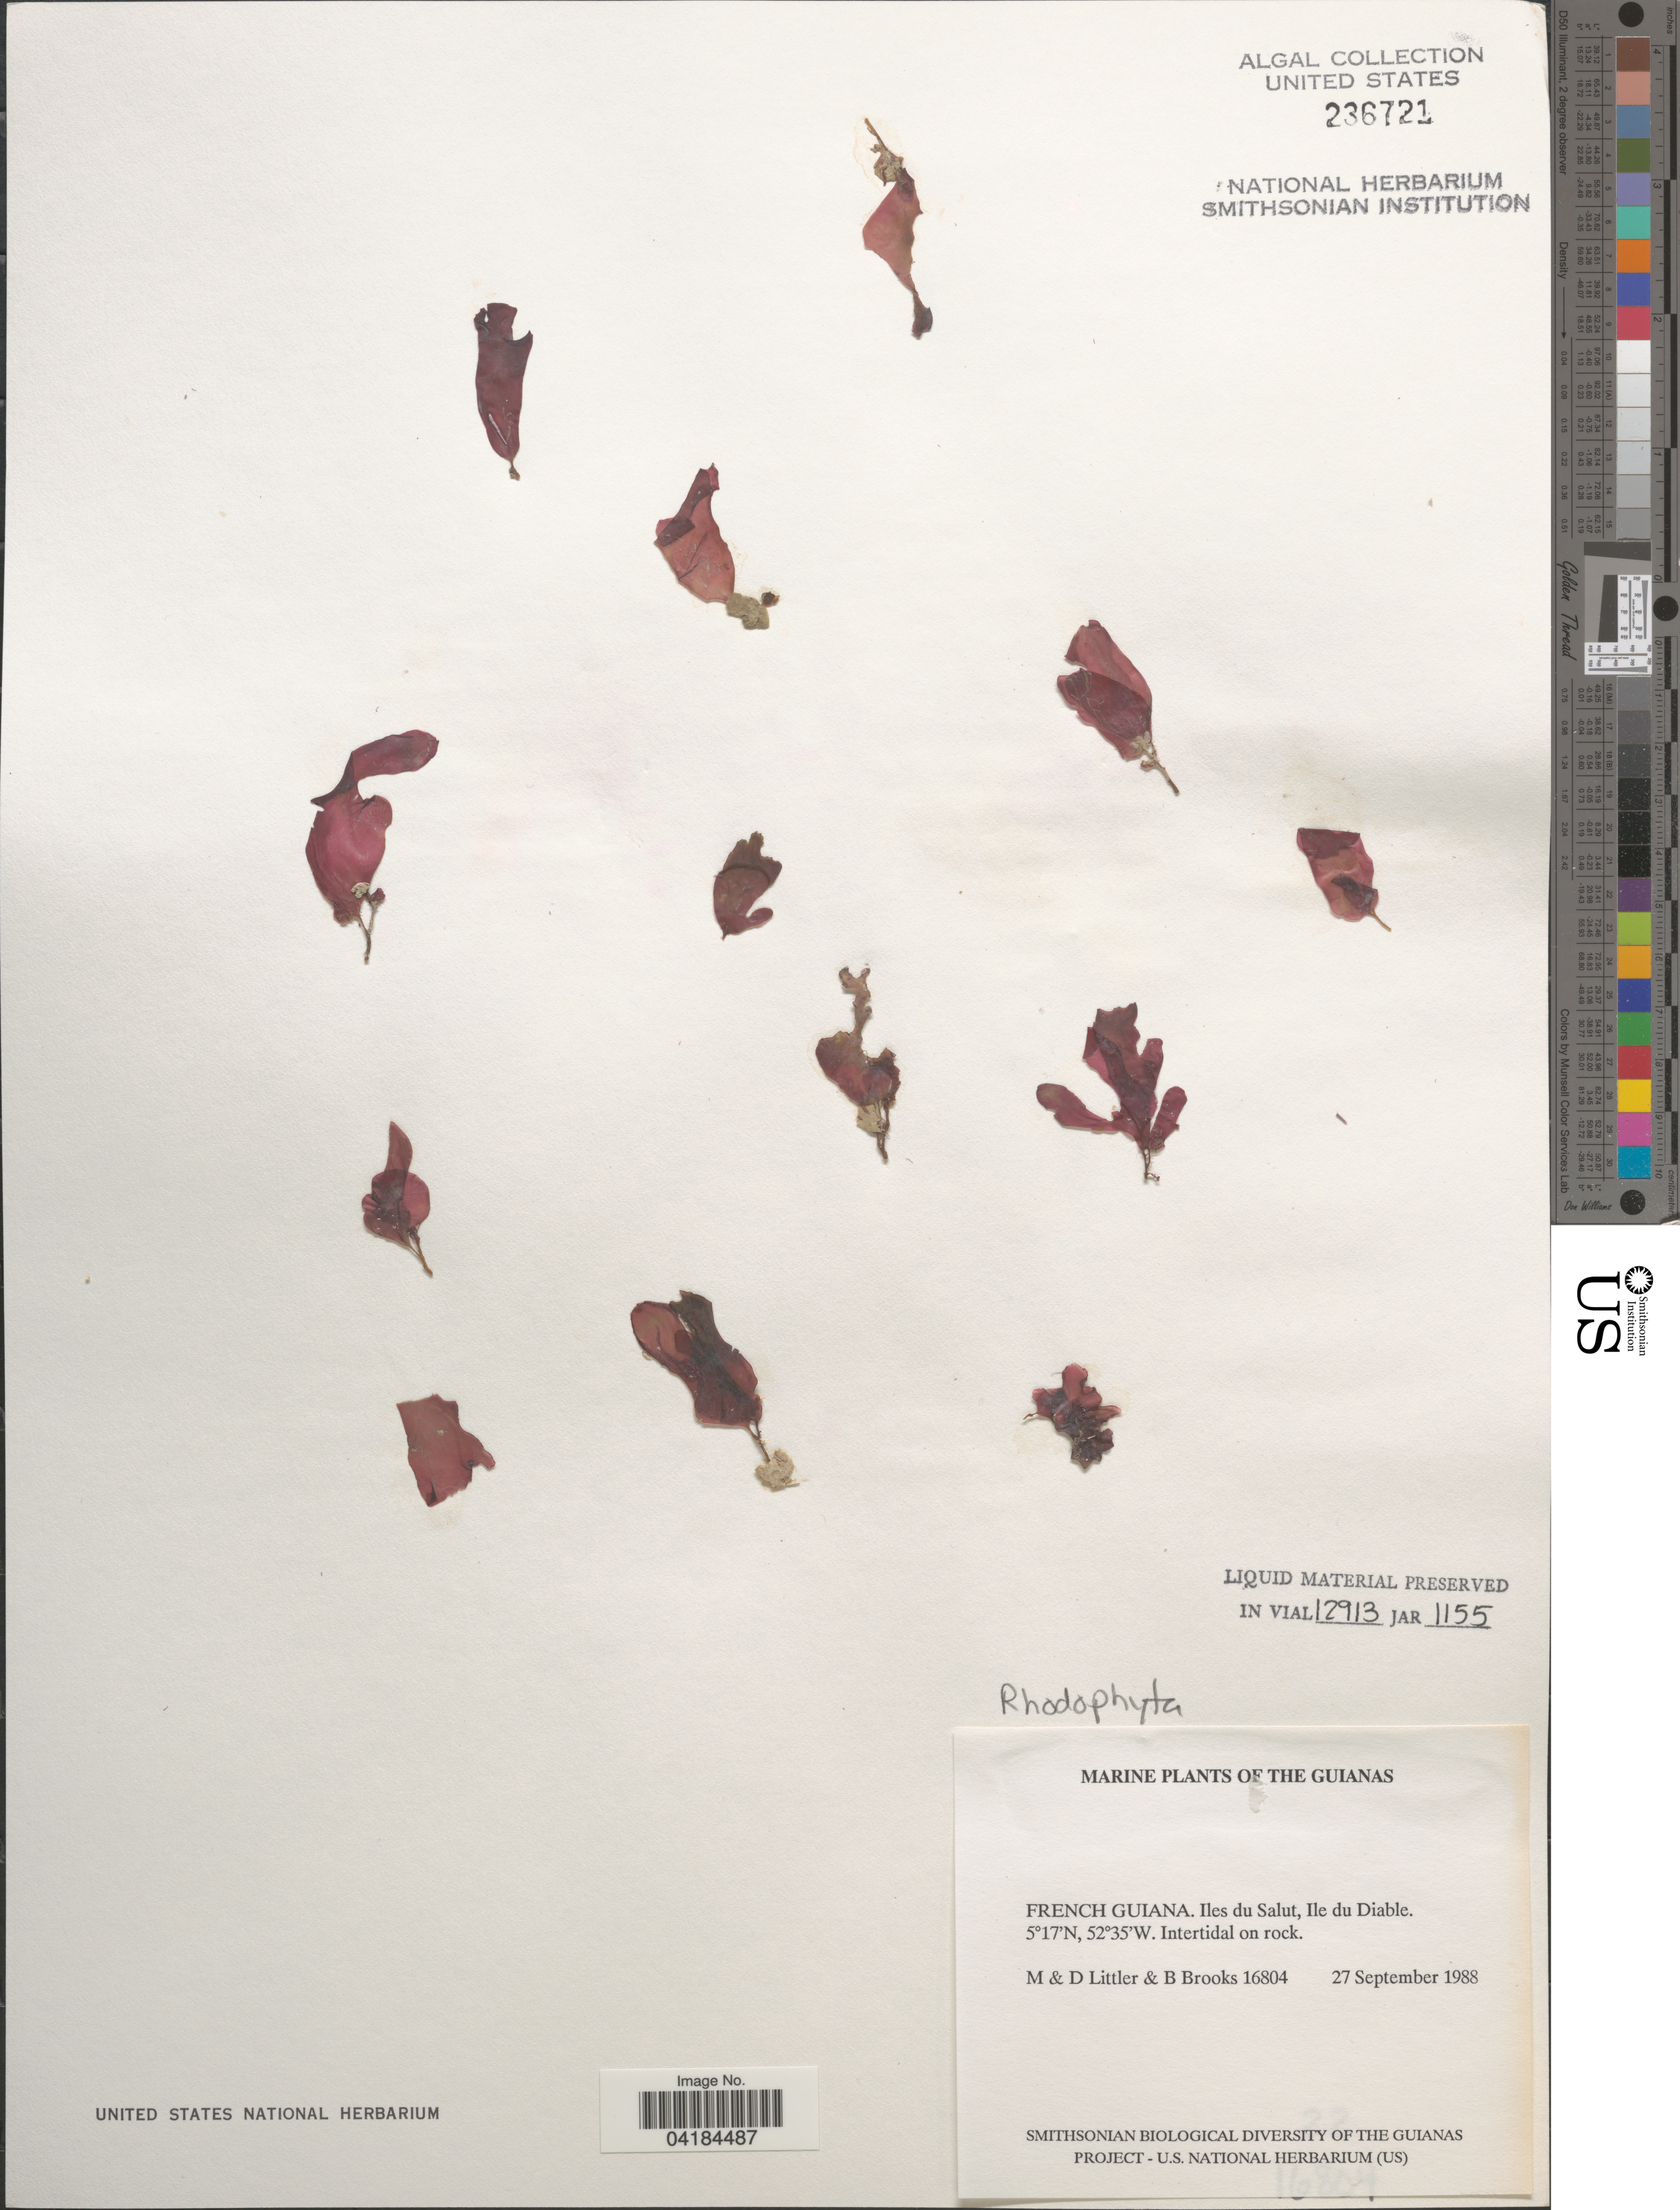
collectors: M. Littler, D. S. Littler & B. Brooks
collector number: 16804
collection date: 1988-09-27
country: French Guiana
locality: The Guianas. Iles du Salut, Ile du Diable.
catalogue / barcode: US 236721